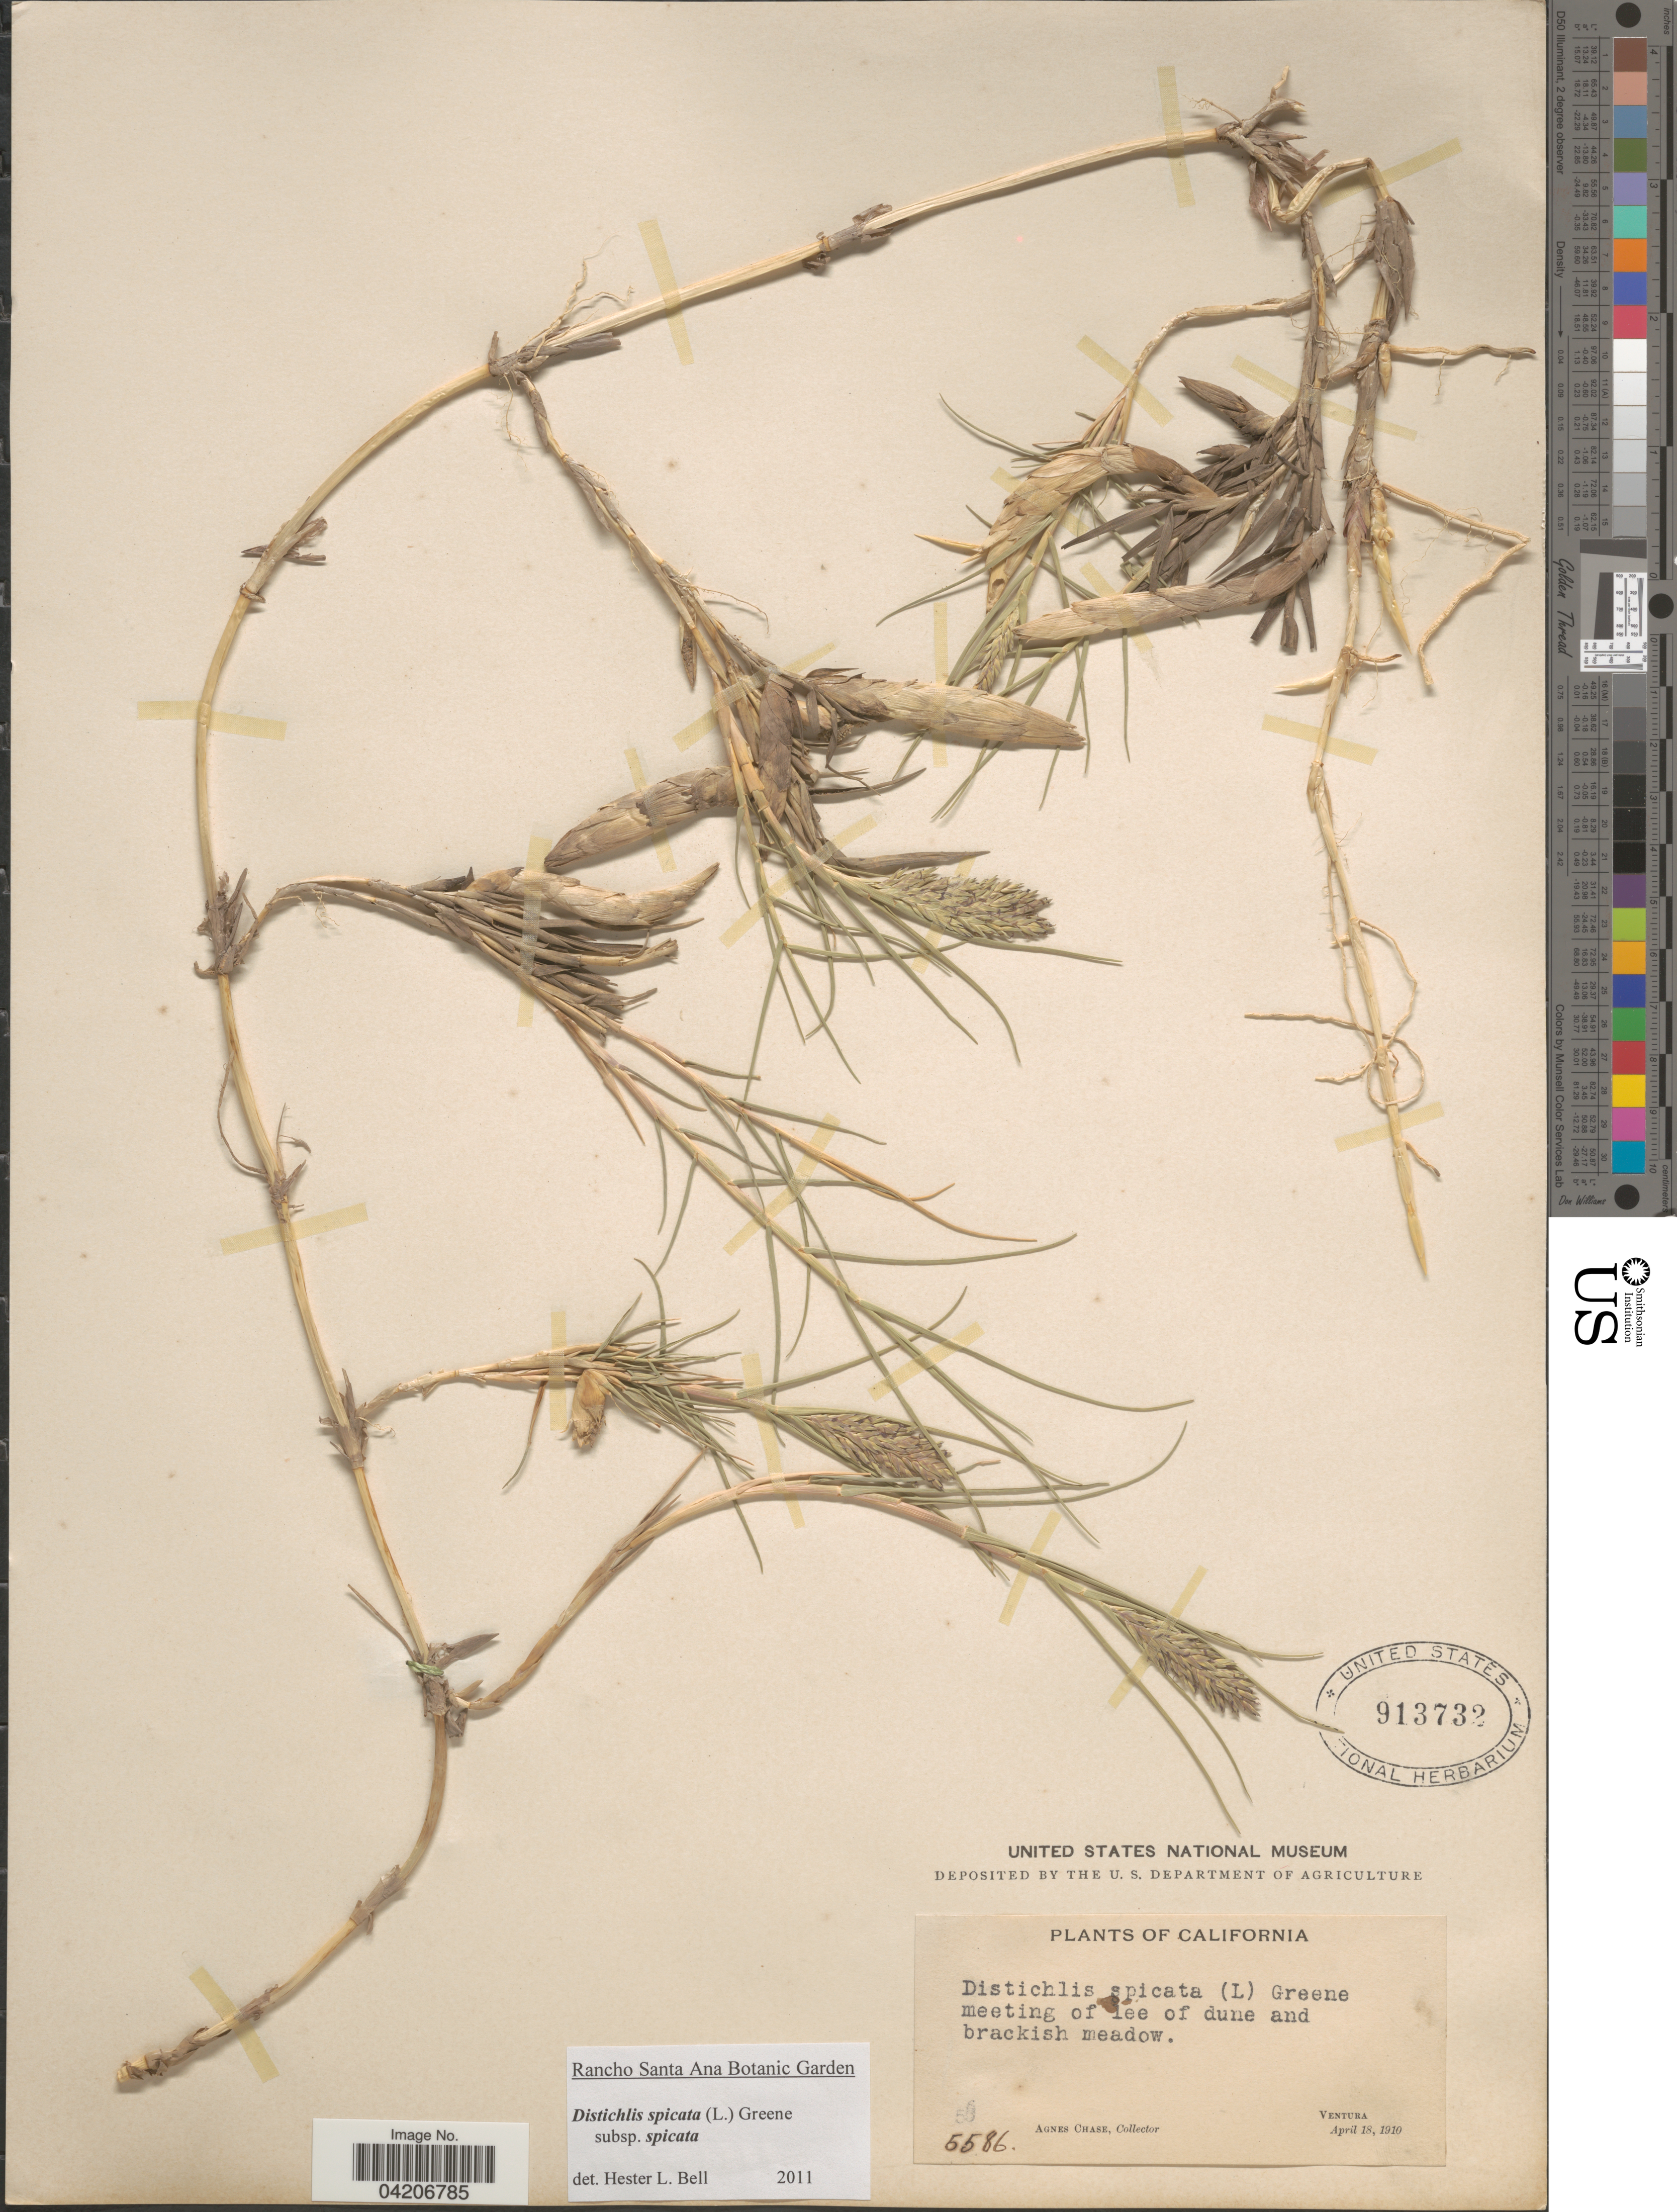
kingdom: Plantae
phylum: Tracheophyta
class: Liliopsida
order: Poales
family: Poaceae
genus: Distichlis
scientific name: Distichlis spicata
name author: (L.) Greene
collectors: A. Chase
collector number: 5586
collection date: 1910-04-18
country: United States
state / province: California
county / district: Ventura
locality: Ventura.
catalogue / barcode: US 913732